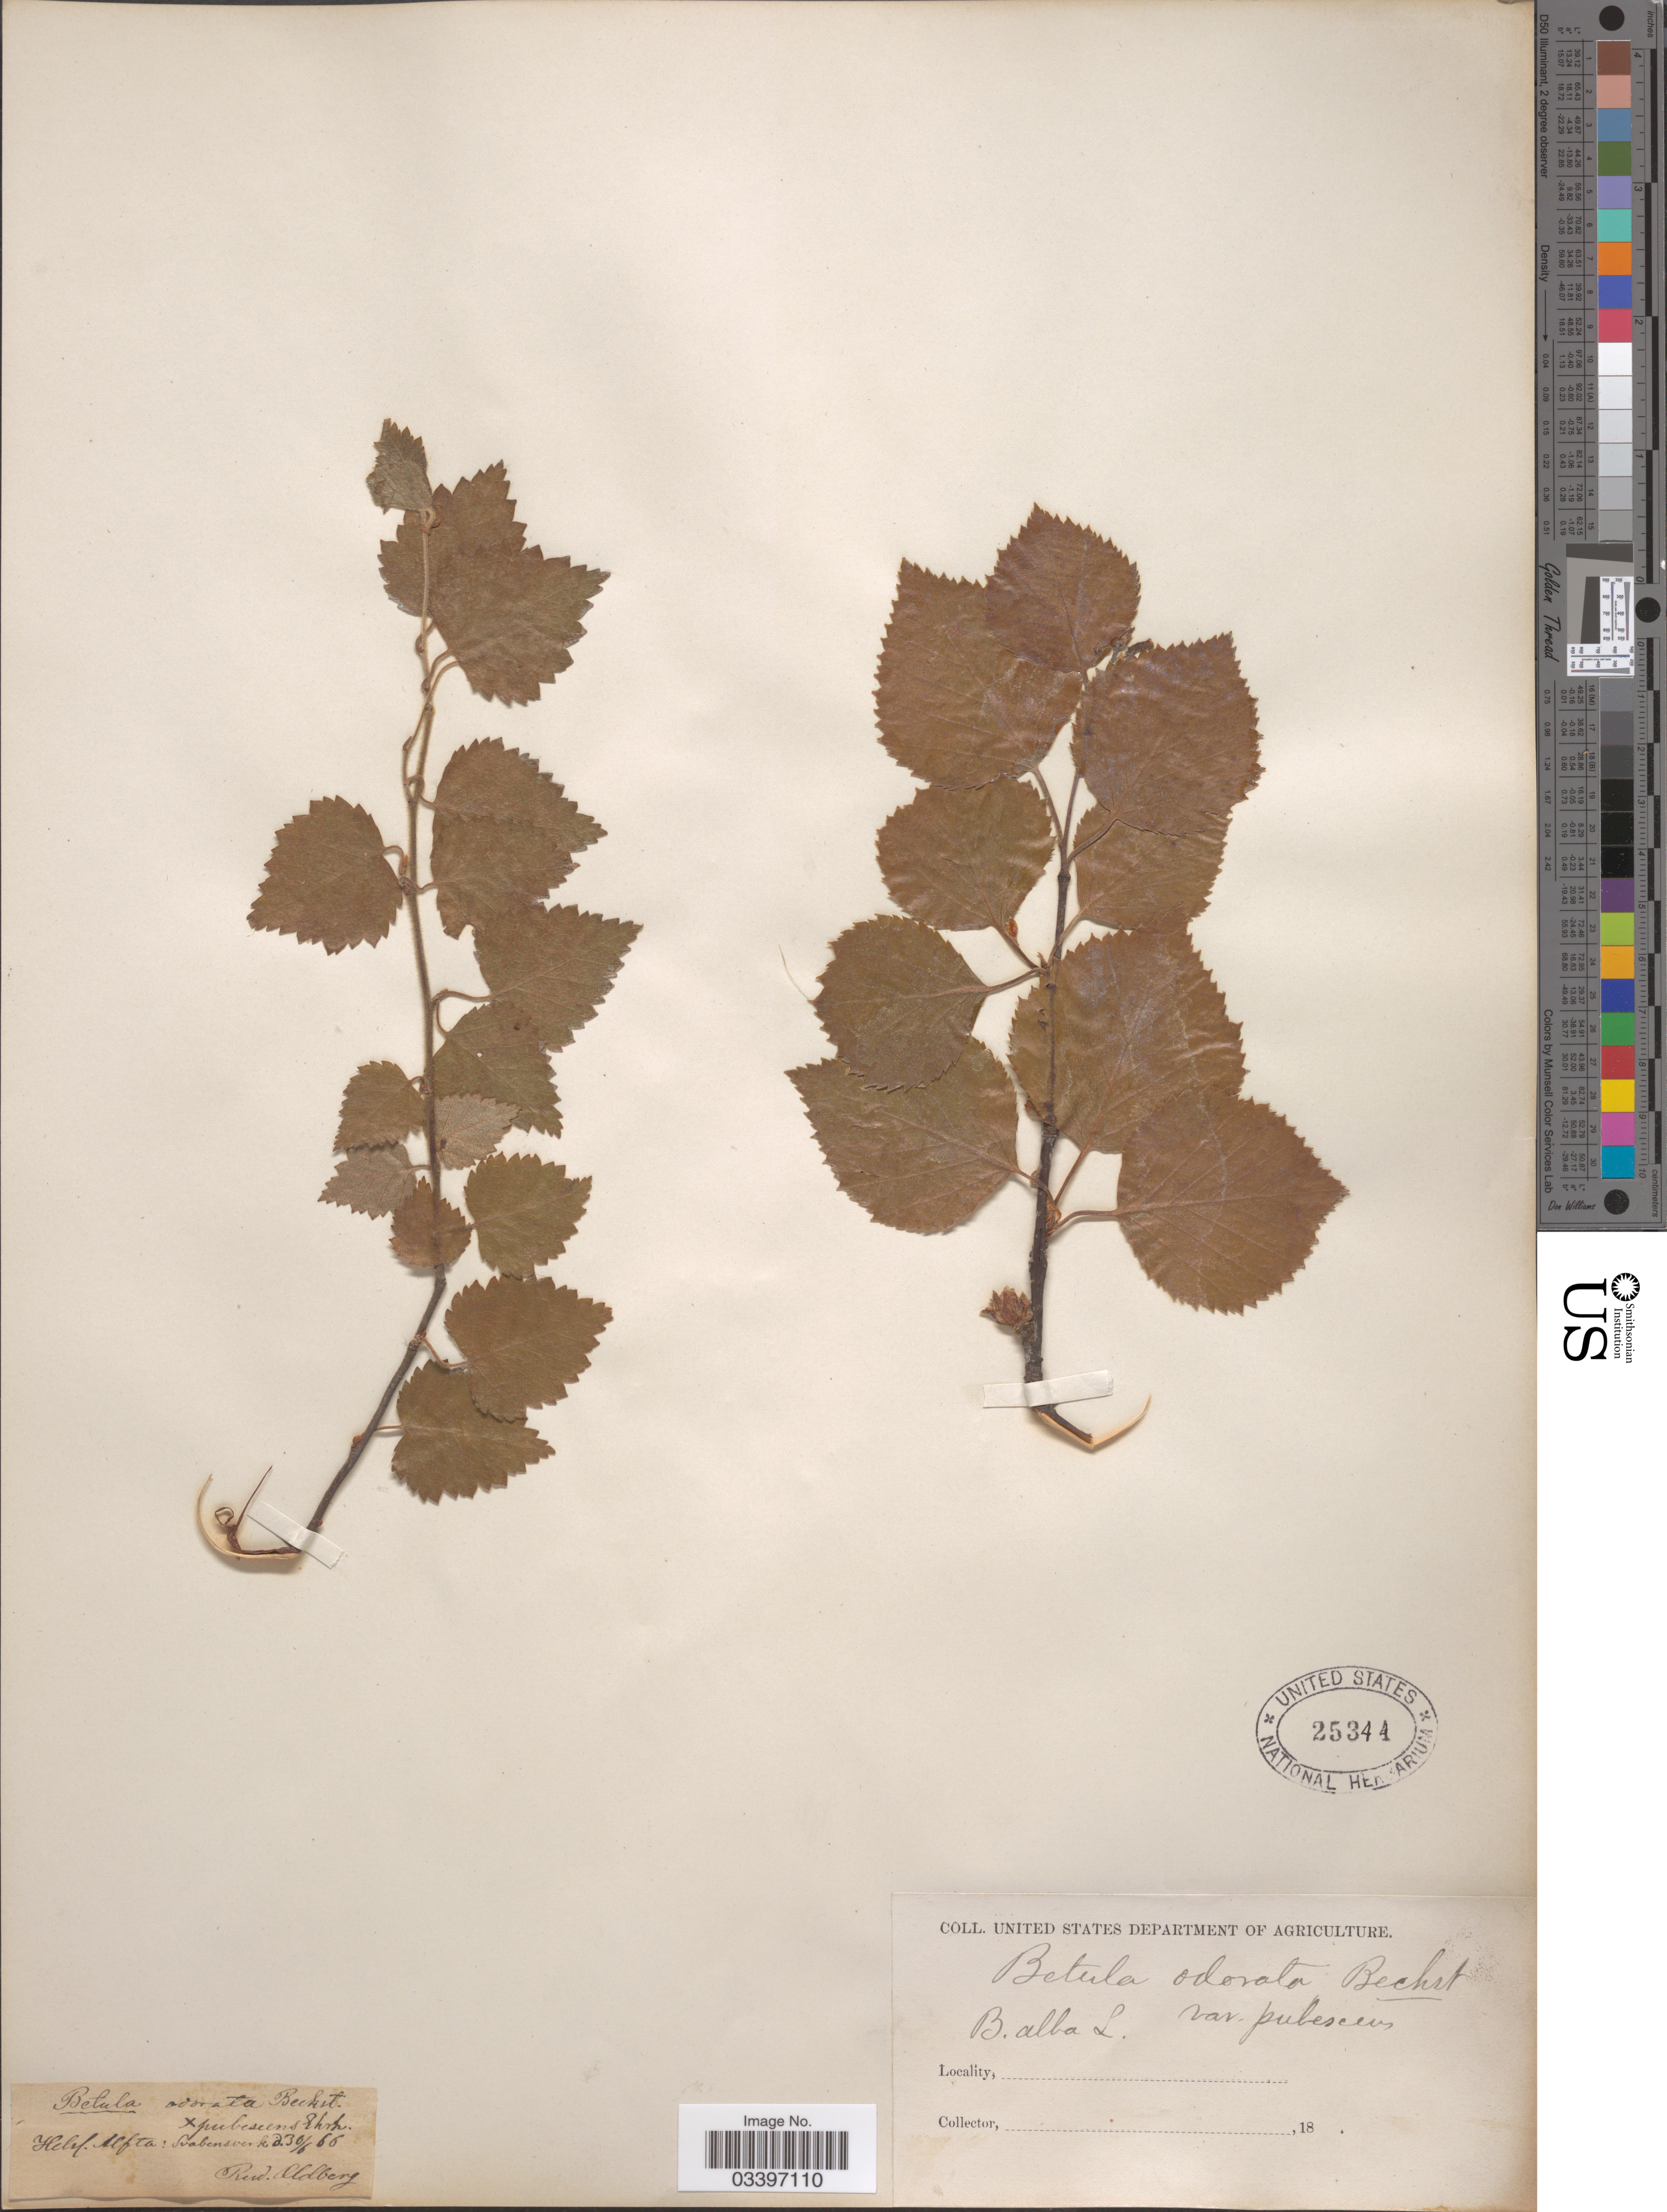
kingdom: Plantae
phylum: Tracheophyta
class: Magnoliopsida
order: Fagales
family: Betulaceae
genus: Betula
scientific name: Betula sp.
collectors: R. Oldberg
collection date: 1866-06-30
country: Sweden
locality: Helv. Alfta: Svabensverk.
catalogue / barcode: US 25344